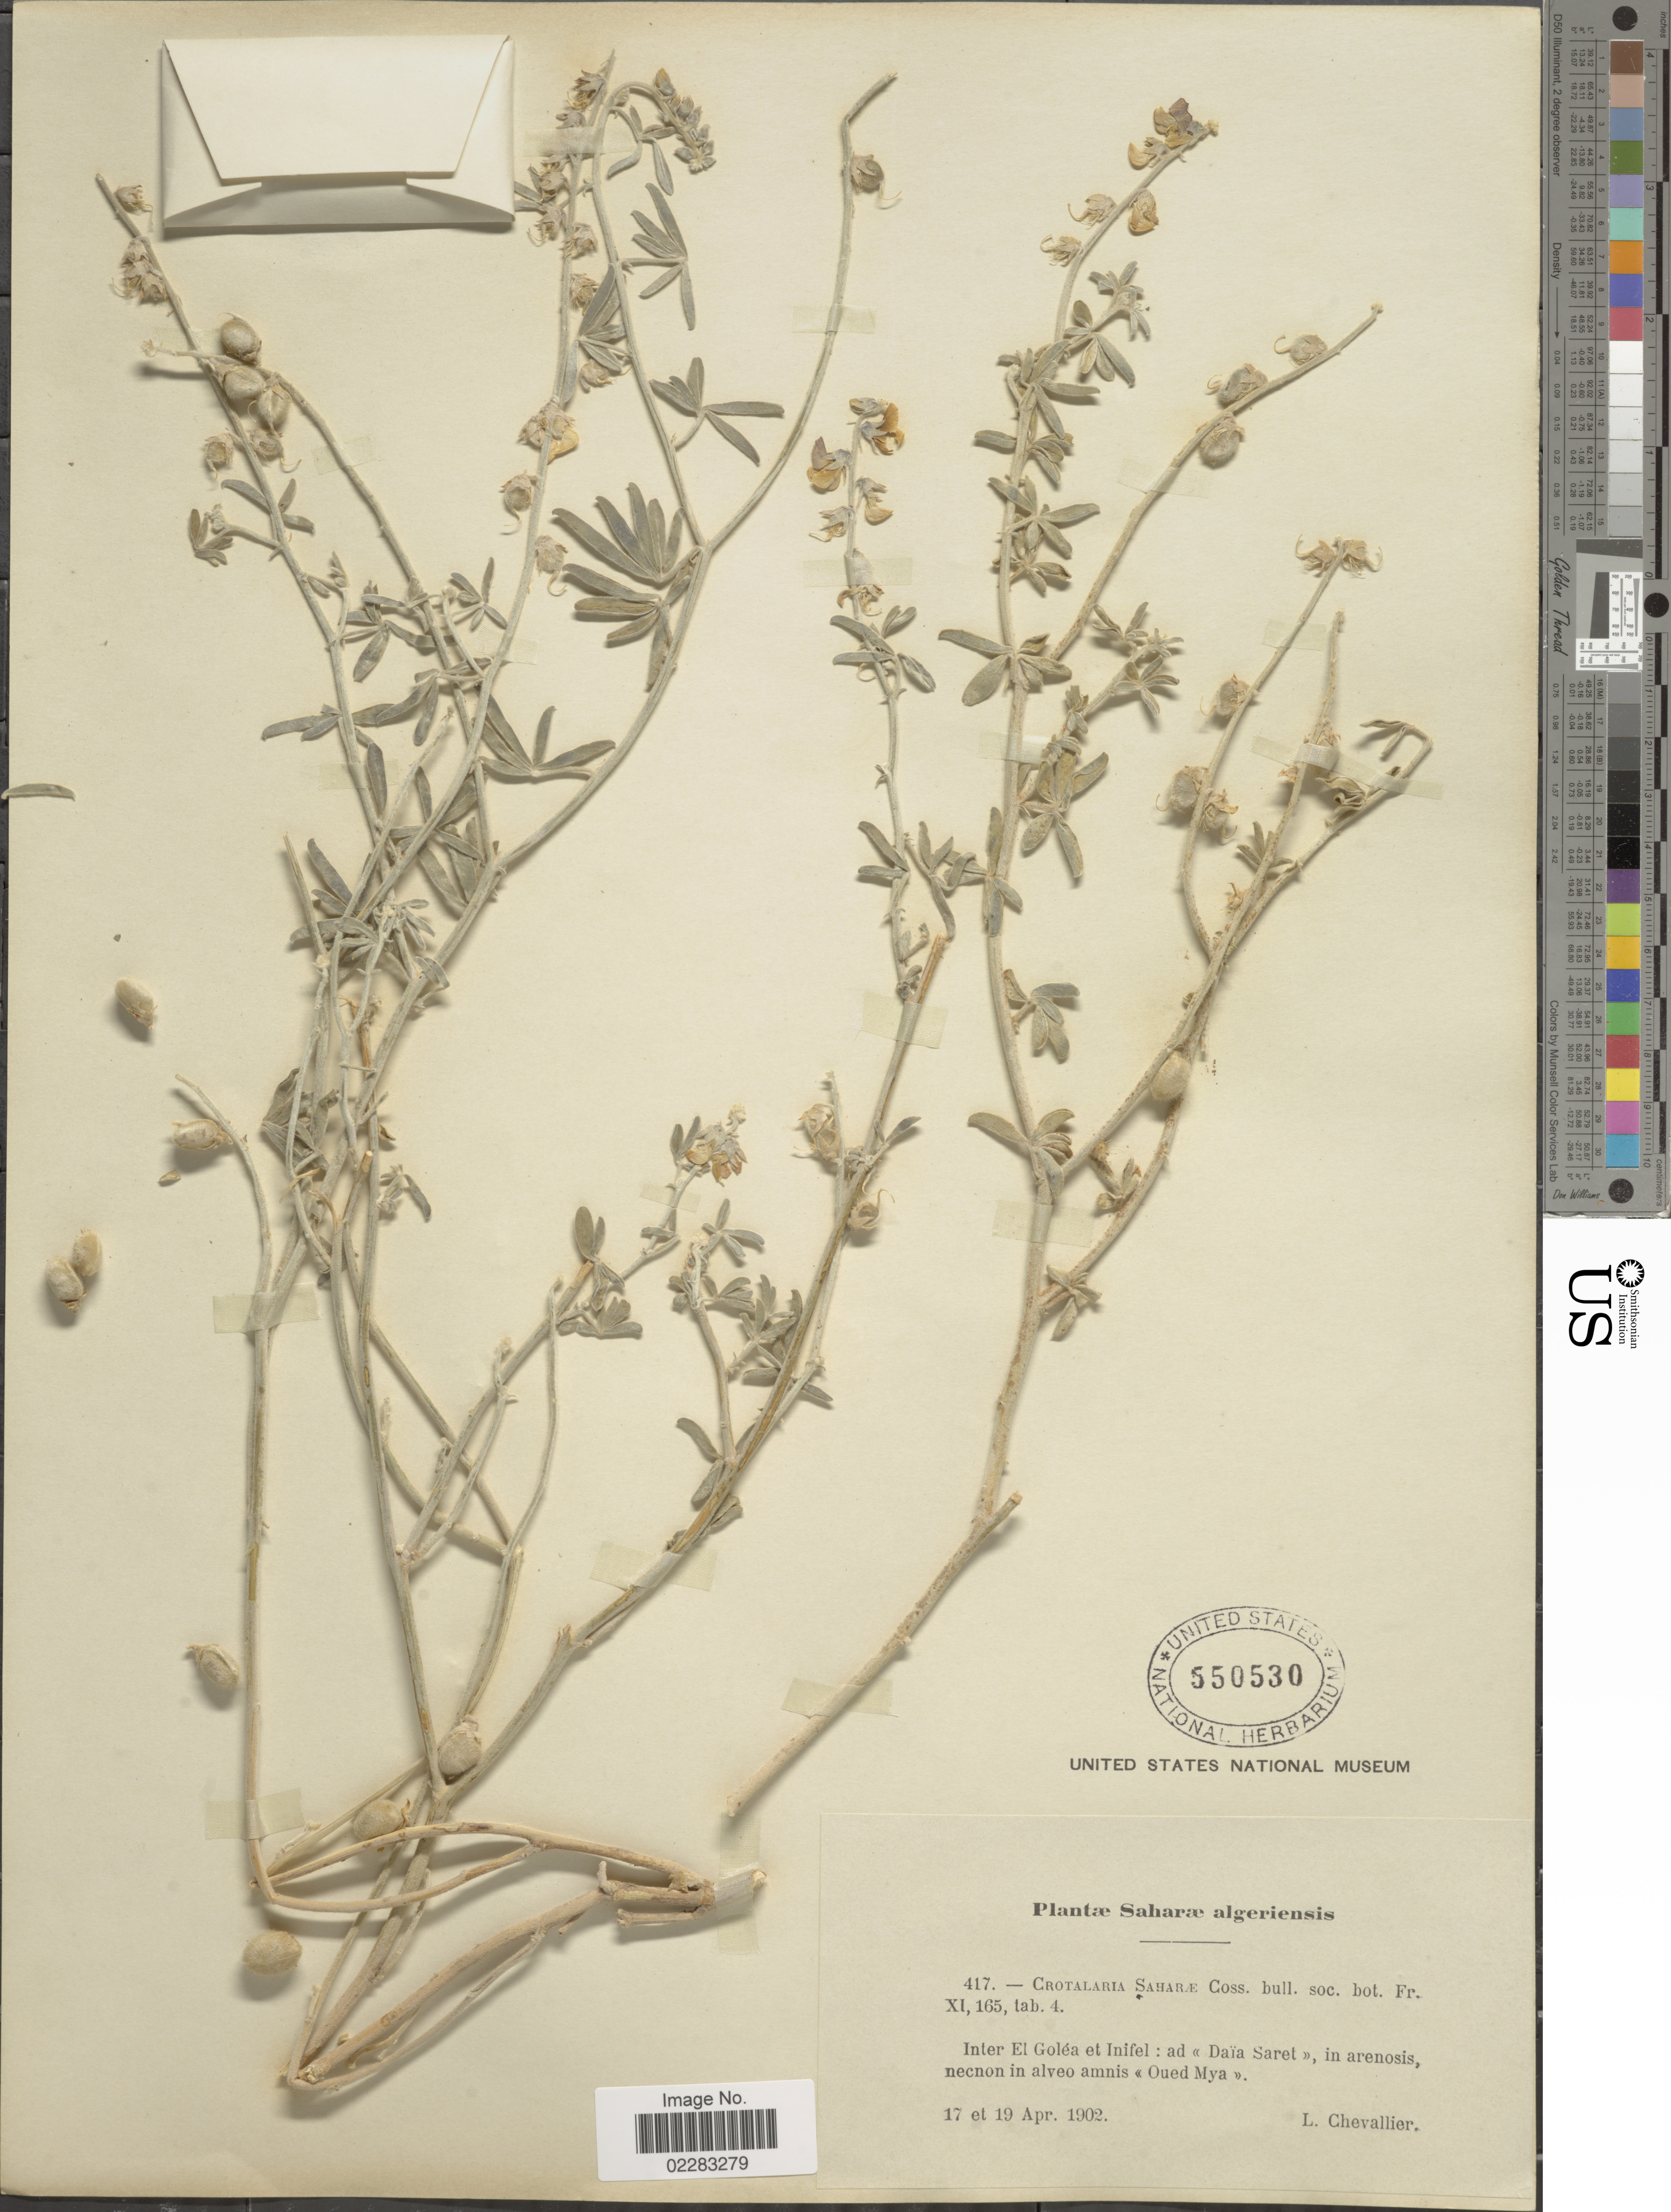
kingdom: Plantae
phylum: Tracheophyta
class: Magnoliopsida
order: Fabales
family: Fabaceae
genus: Crotalaria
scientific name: Crotalaria saharae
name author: Coss.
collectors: L. Chevalier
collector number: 417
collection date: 1902-04-17/1902-04-19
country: Algeria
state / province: El Oued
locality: Saharæ algeriensis, Inter El Goléa et Inifel: ad <<Daïa Saret>>, in arenosis, nencon in alveo amnis <<Oued Mya>>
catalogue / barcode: US 550530